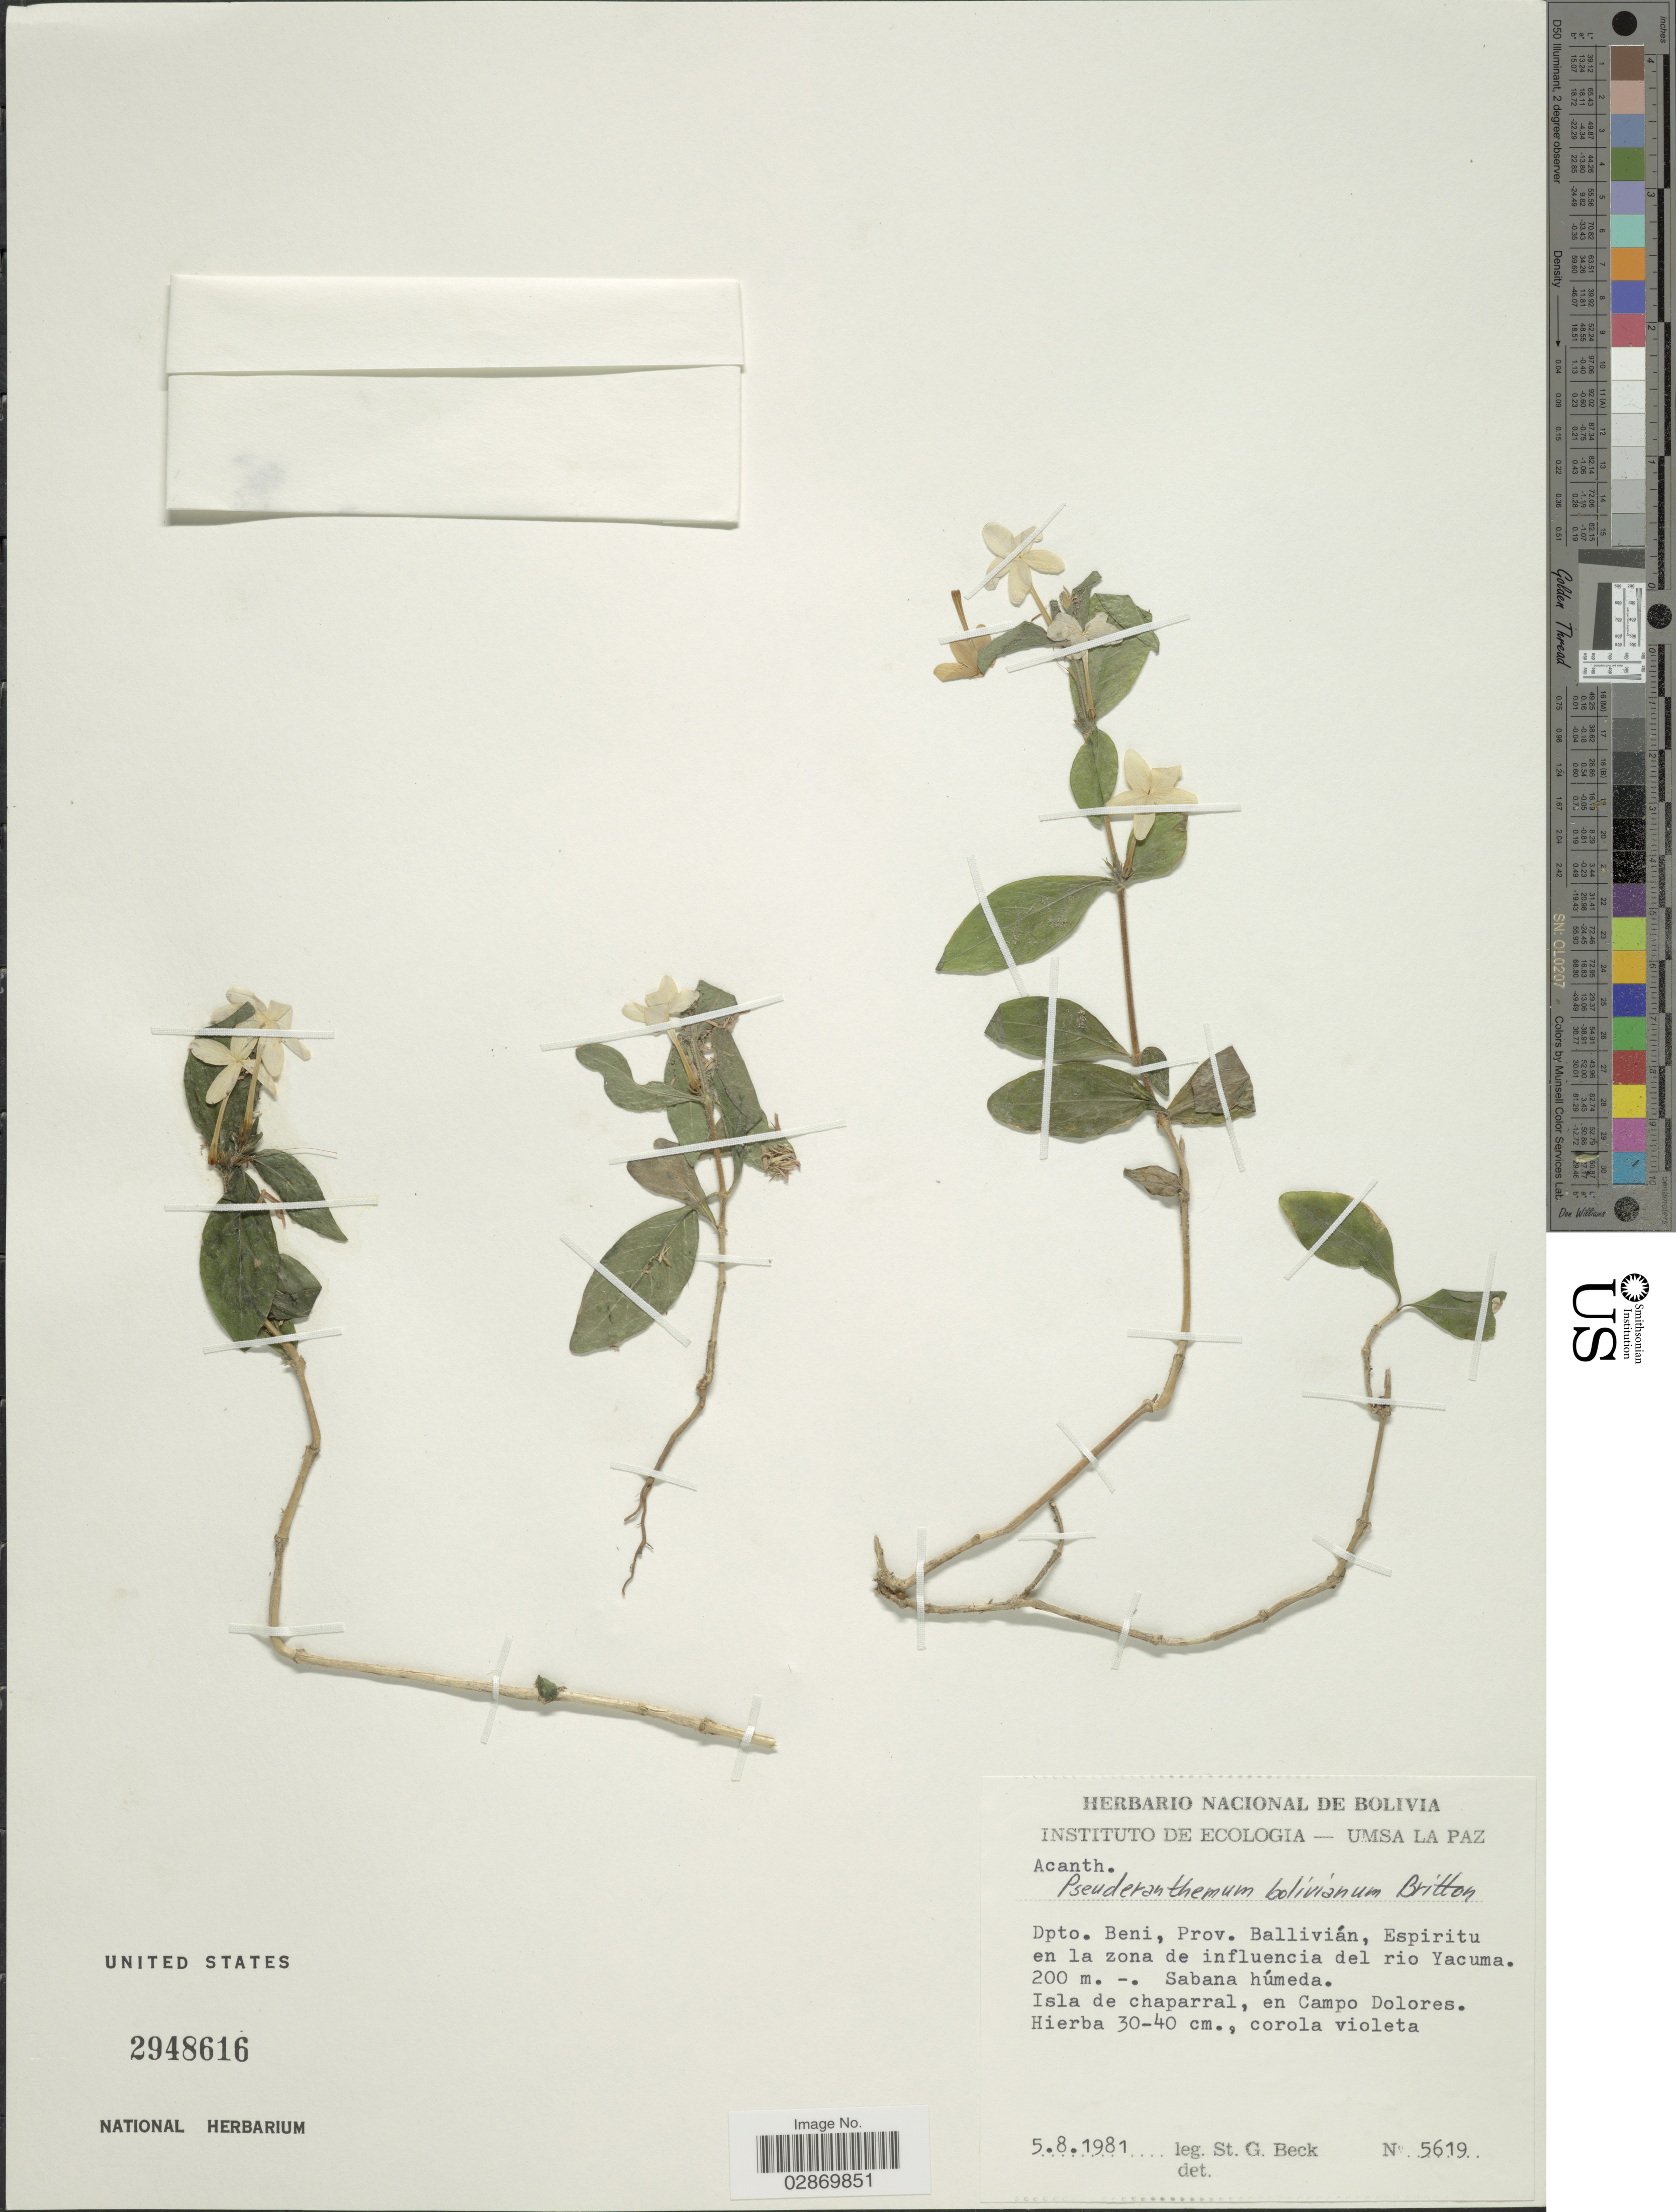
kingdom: Plantae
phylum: Tracheophyta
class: Magnoliopsida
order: Lamiales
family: Acanthaceae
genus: Pseuderanthemum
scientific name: Pseuderanthemum congestum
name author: (S. Moore) Wassh.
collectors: S. G. Beck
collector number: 5619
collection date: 1981-08-05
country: Bolivia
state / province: Beni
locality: Dpto. Beni, Prov. Ballivián, Espiritu en la zona de influencia del rio Yacuma, Isla de chaparral, en Campo Dolores.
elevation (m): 200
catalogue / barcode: US 2948616